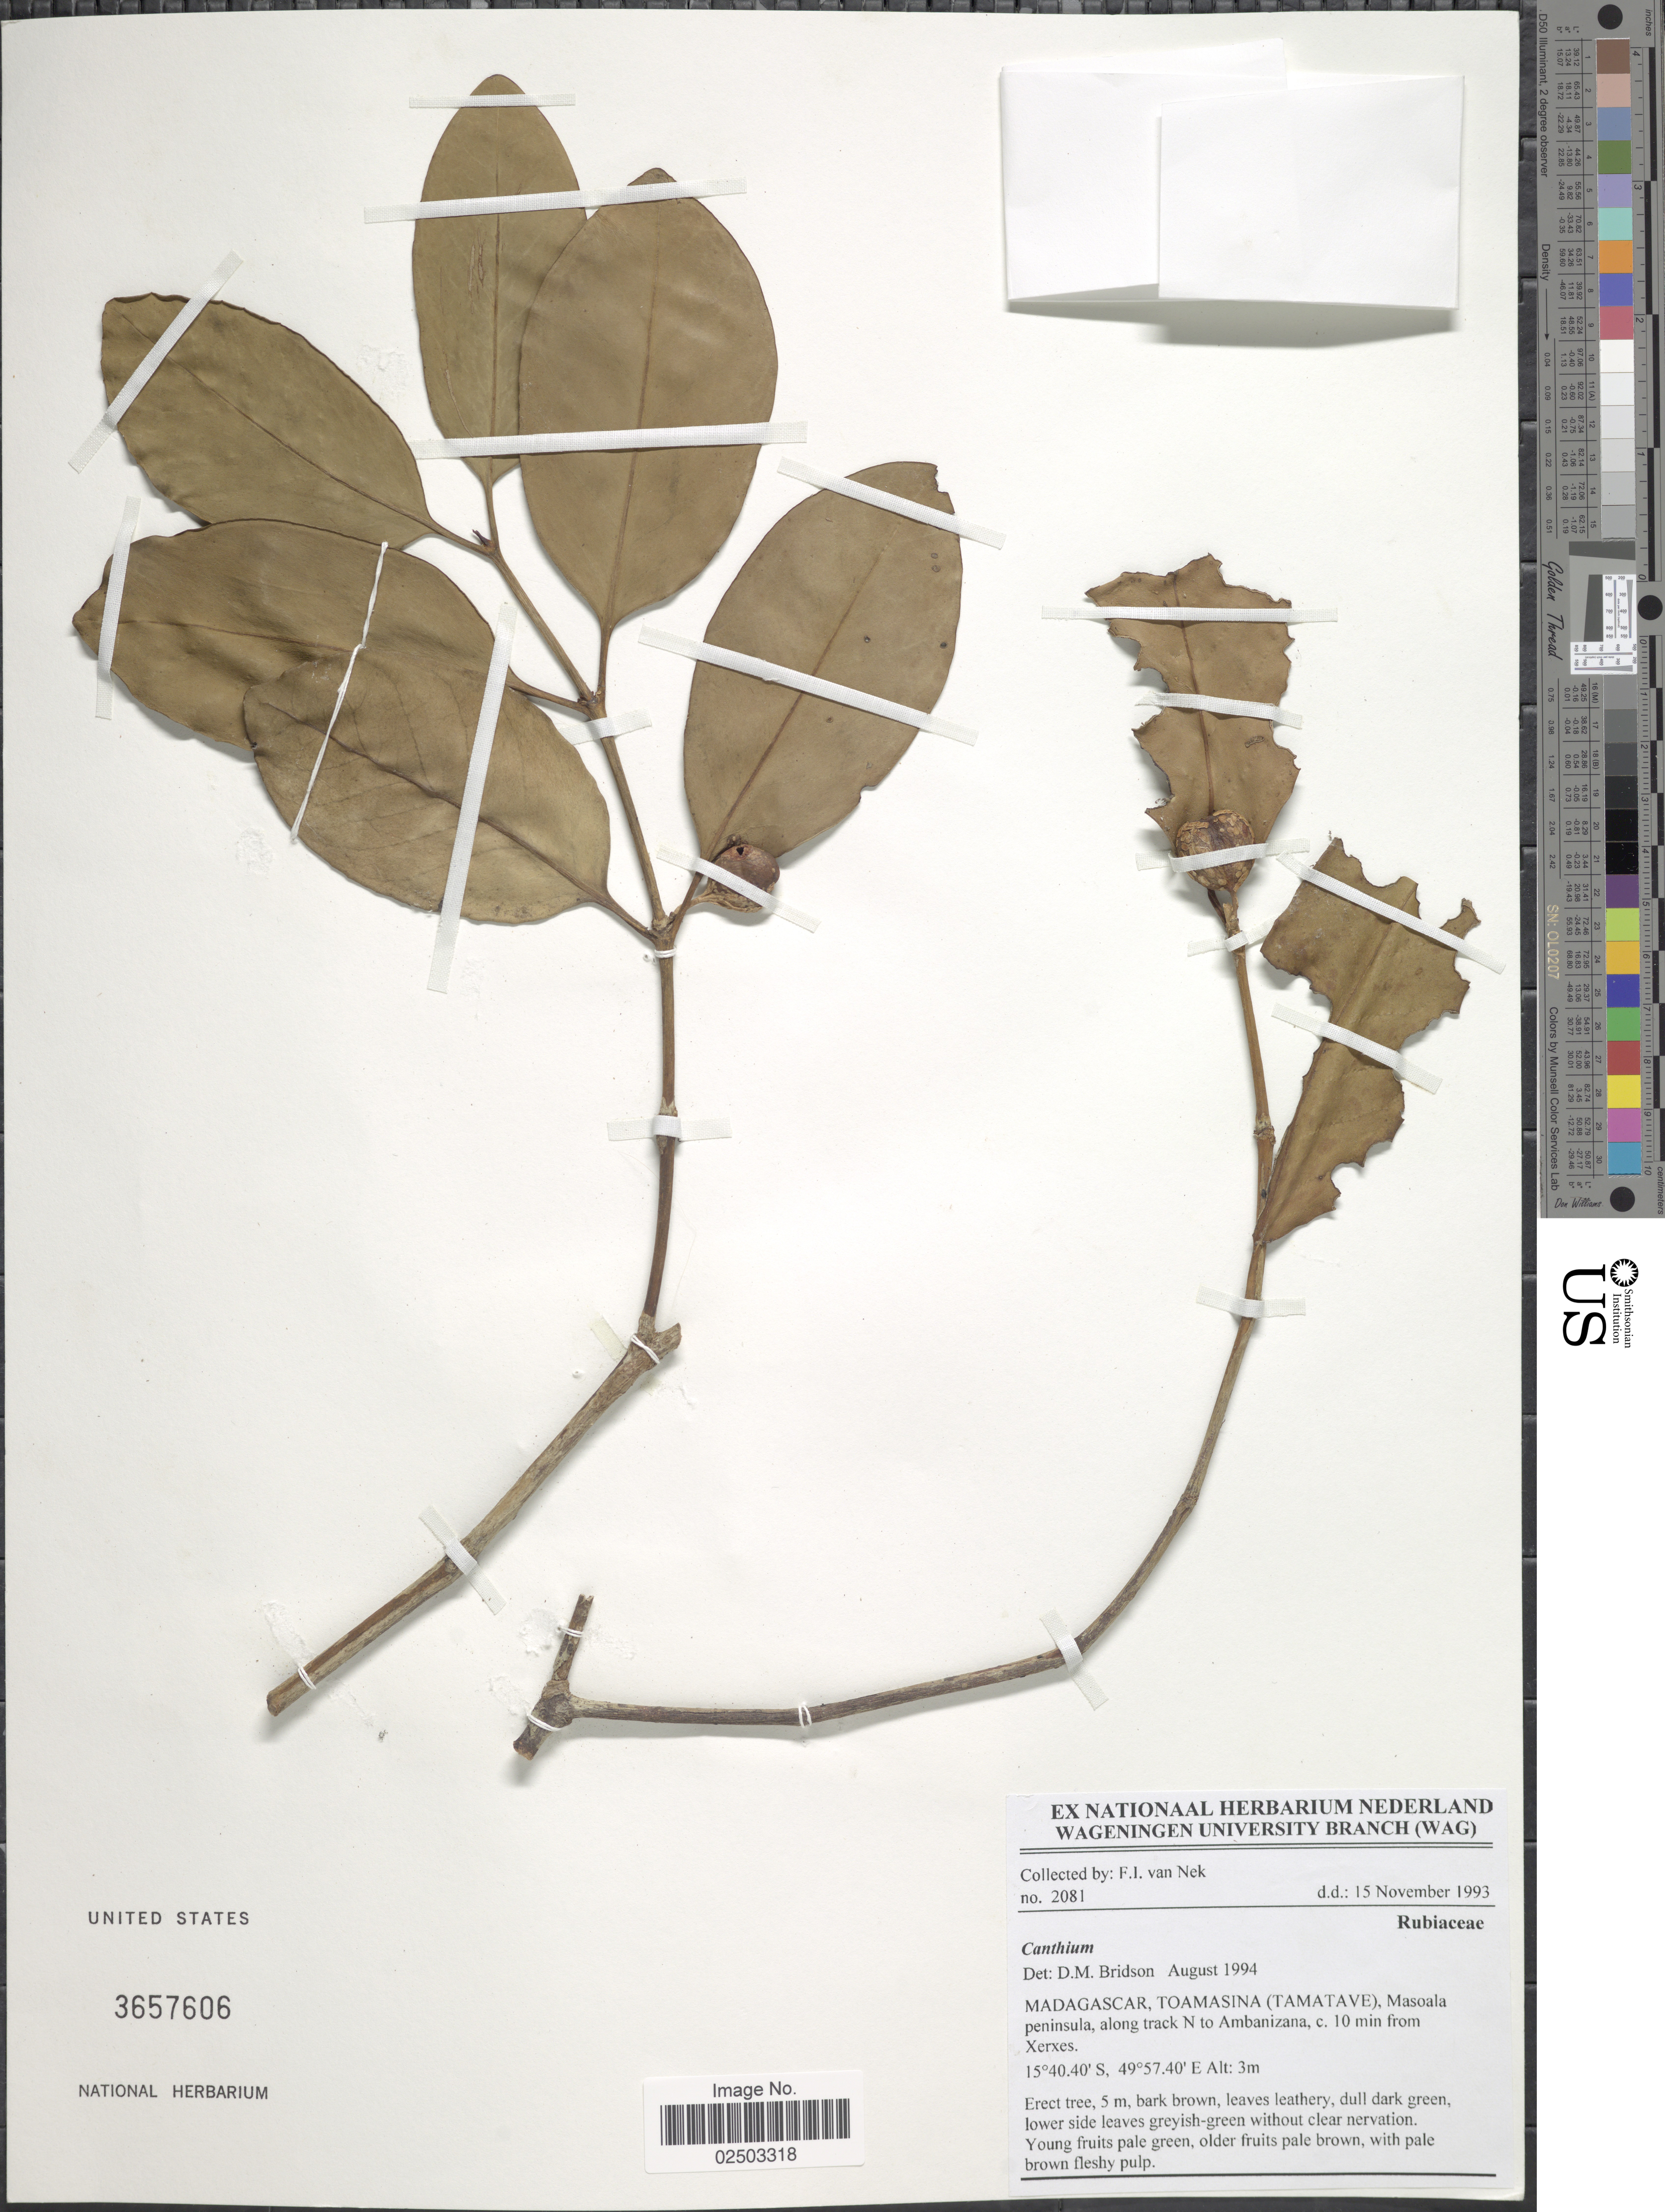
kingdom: Plantae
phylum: Tracheophyta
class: Magnoliopsida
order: Gentianales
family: Rubiaceae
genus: Bridsonia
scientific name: Bridsonia chamaedendrum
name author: (Kuntze) Verstraete & A.E. van Wyk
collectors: F. van Nek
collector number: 2081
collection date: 1993-11-15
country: Madagascar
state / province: Analanjirofo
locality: (Tamatave), Masoala peninsula, along track N to Ambanizana, c. 10 min from Xerxes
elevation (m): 3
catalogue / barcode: US 3657606